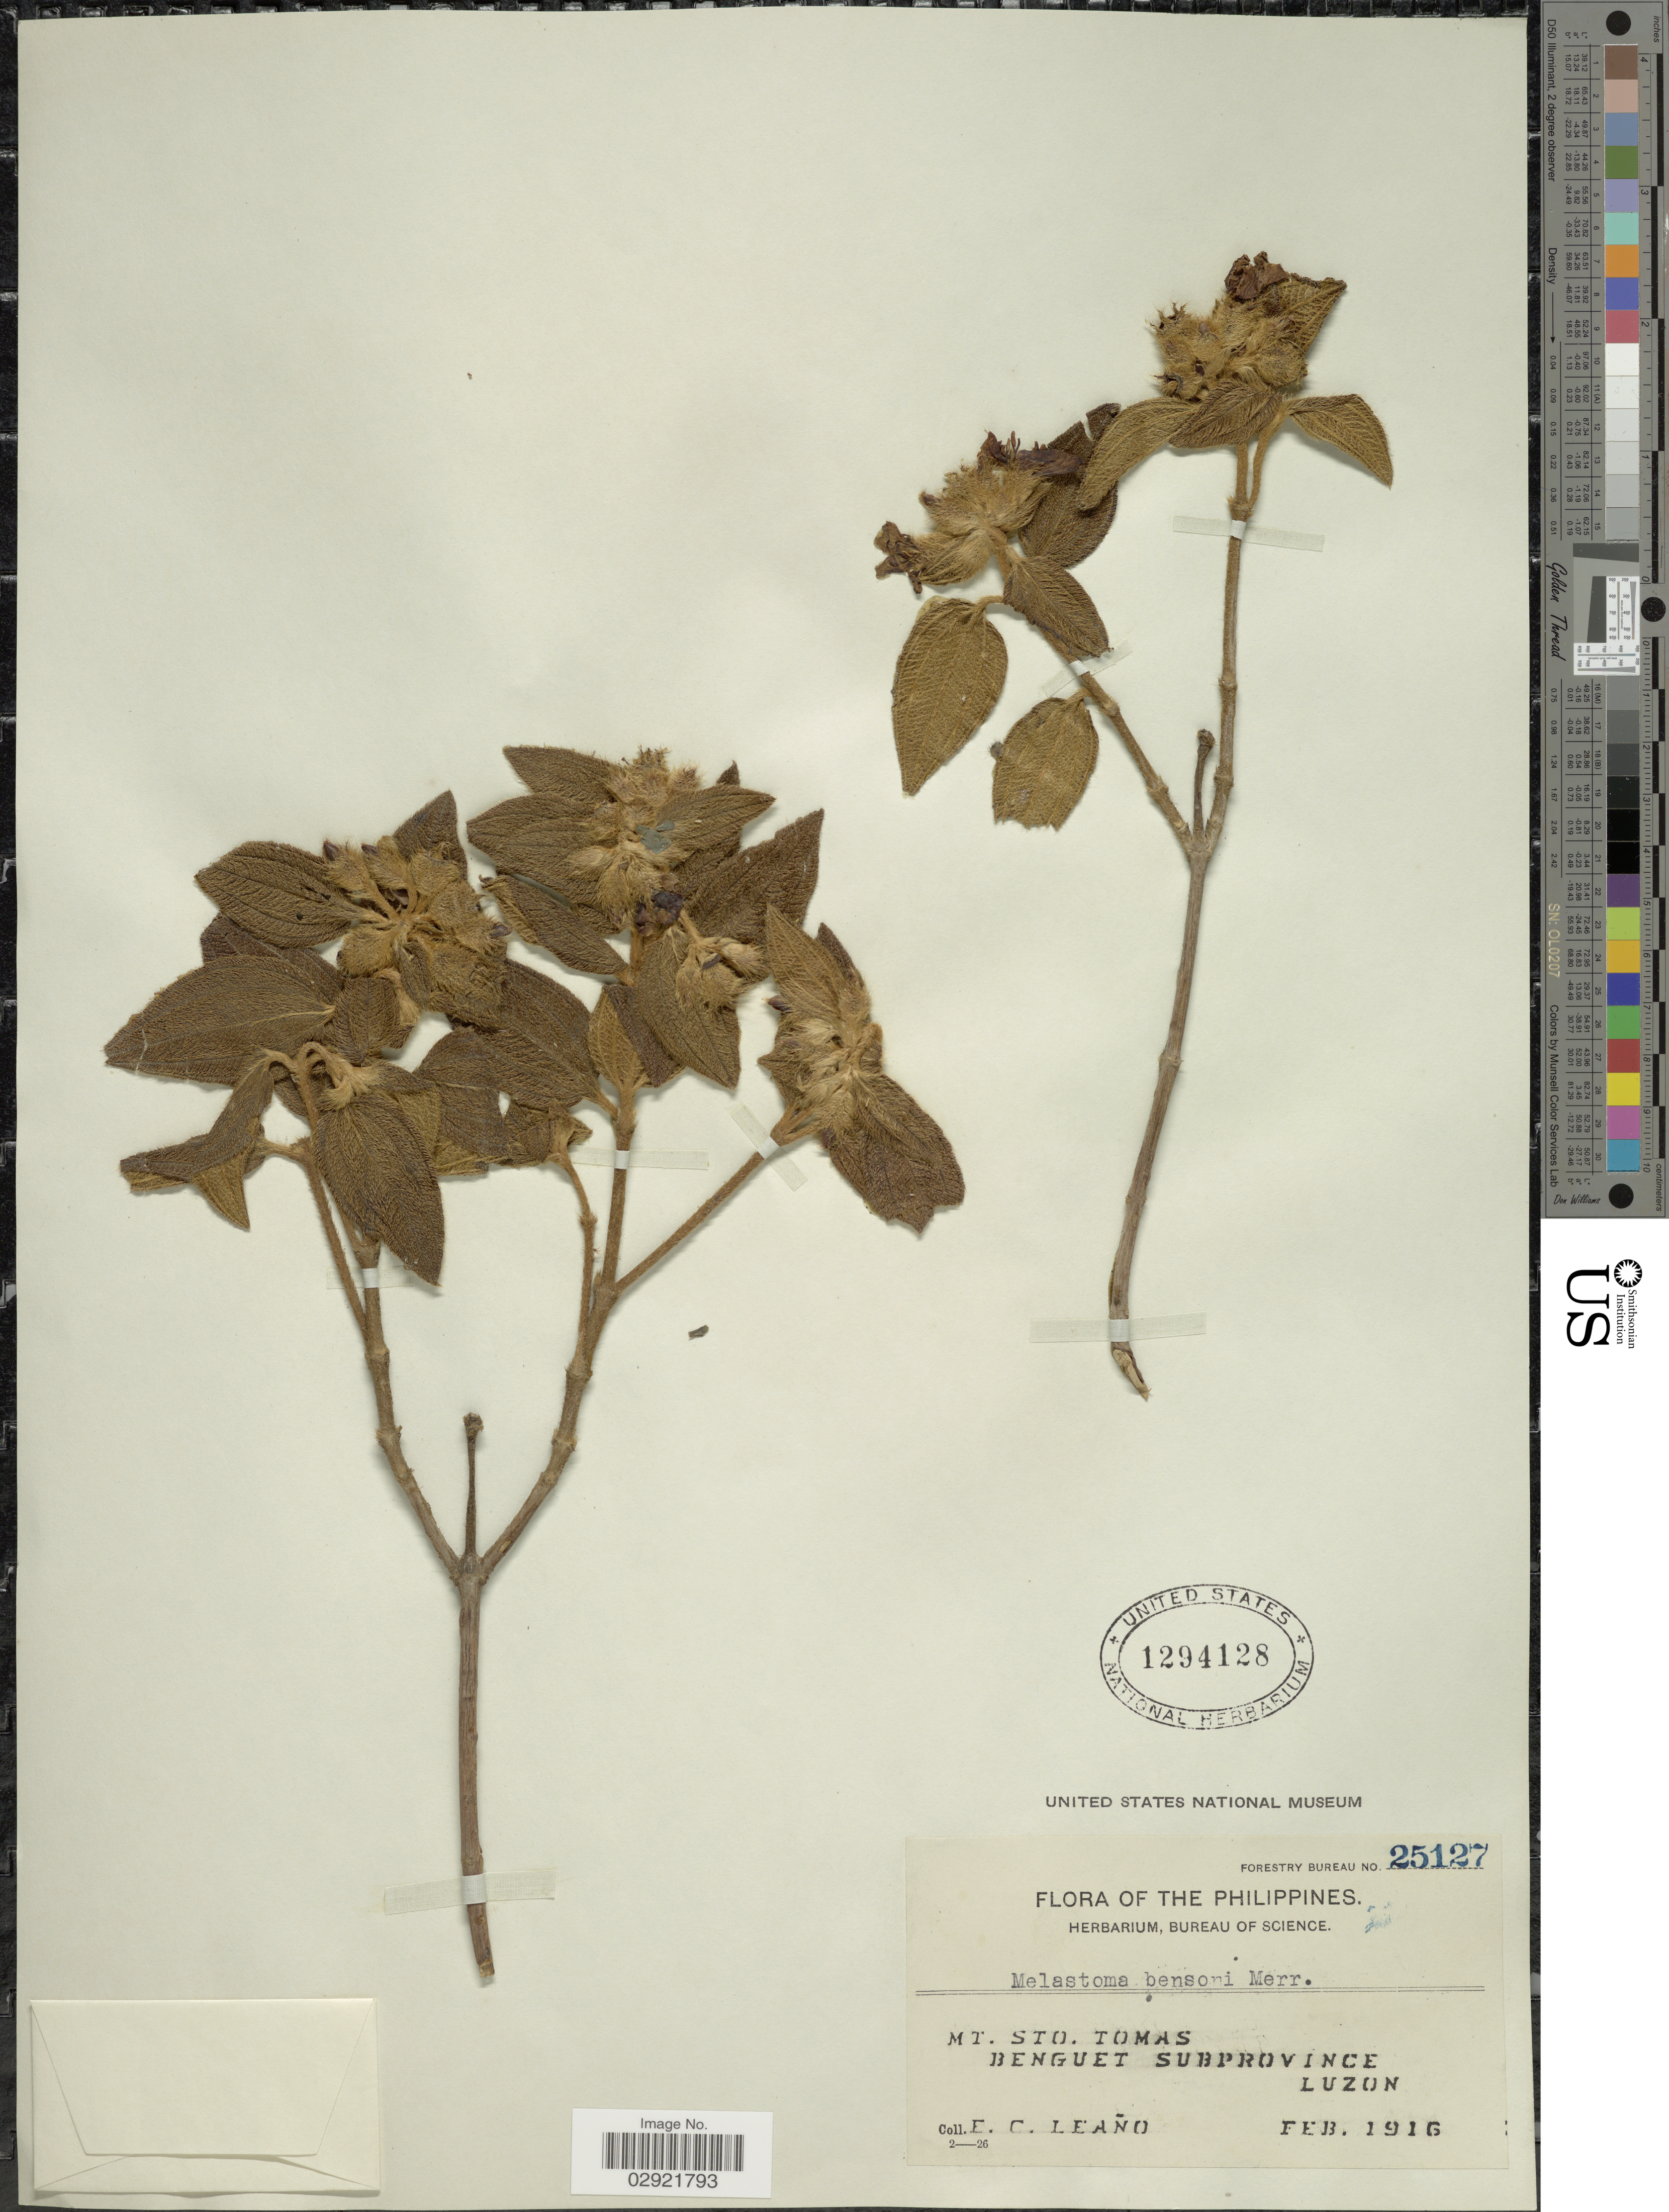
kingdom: Plantae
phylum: Tracheophyta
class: Magnoliopsida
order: Myrtales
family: Melastomataceae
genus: Melastoma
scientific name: Melastoma bensonii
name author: Merr.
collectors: E. Leano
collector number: Forestry Bureau 25127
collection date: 1916-02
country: Philippines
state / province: Cordillera (Administrative Region)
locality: Mt. Sto. Tomas. Benguet Subprovince. Luzon.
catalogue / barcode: US 1294128